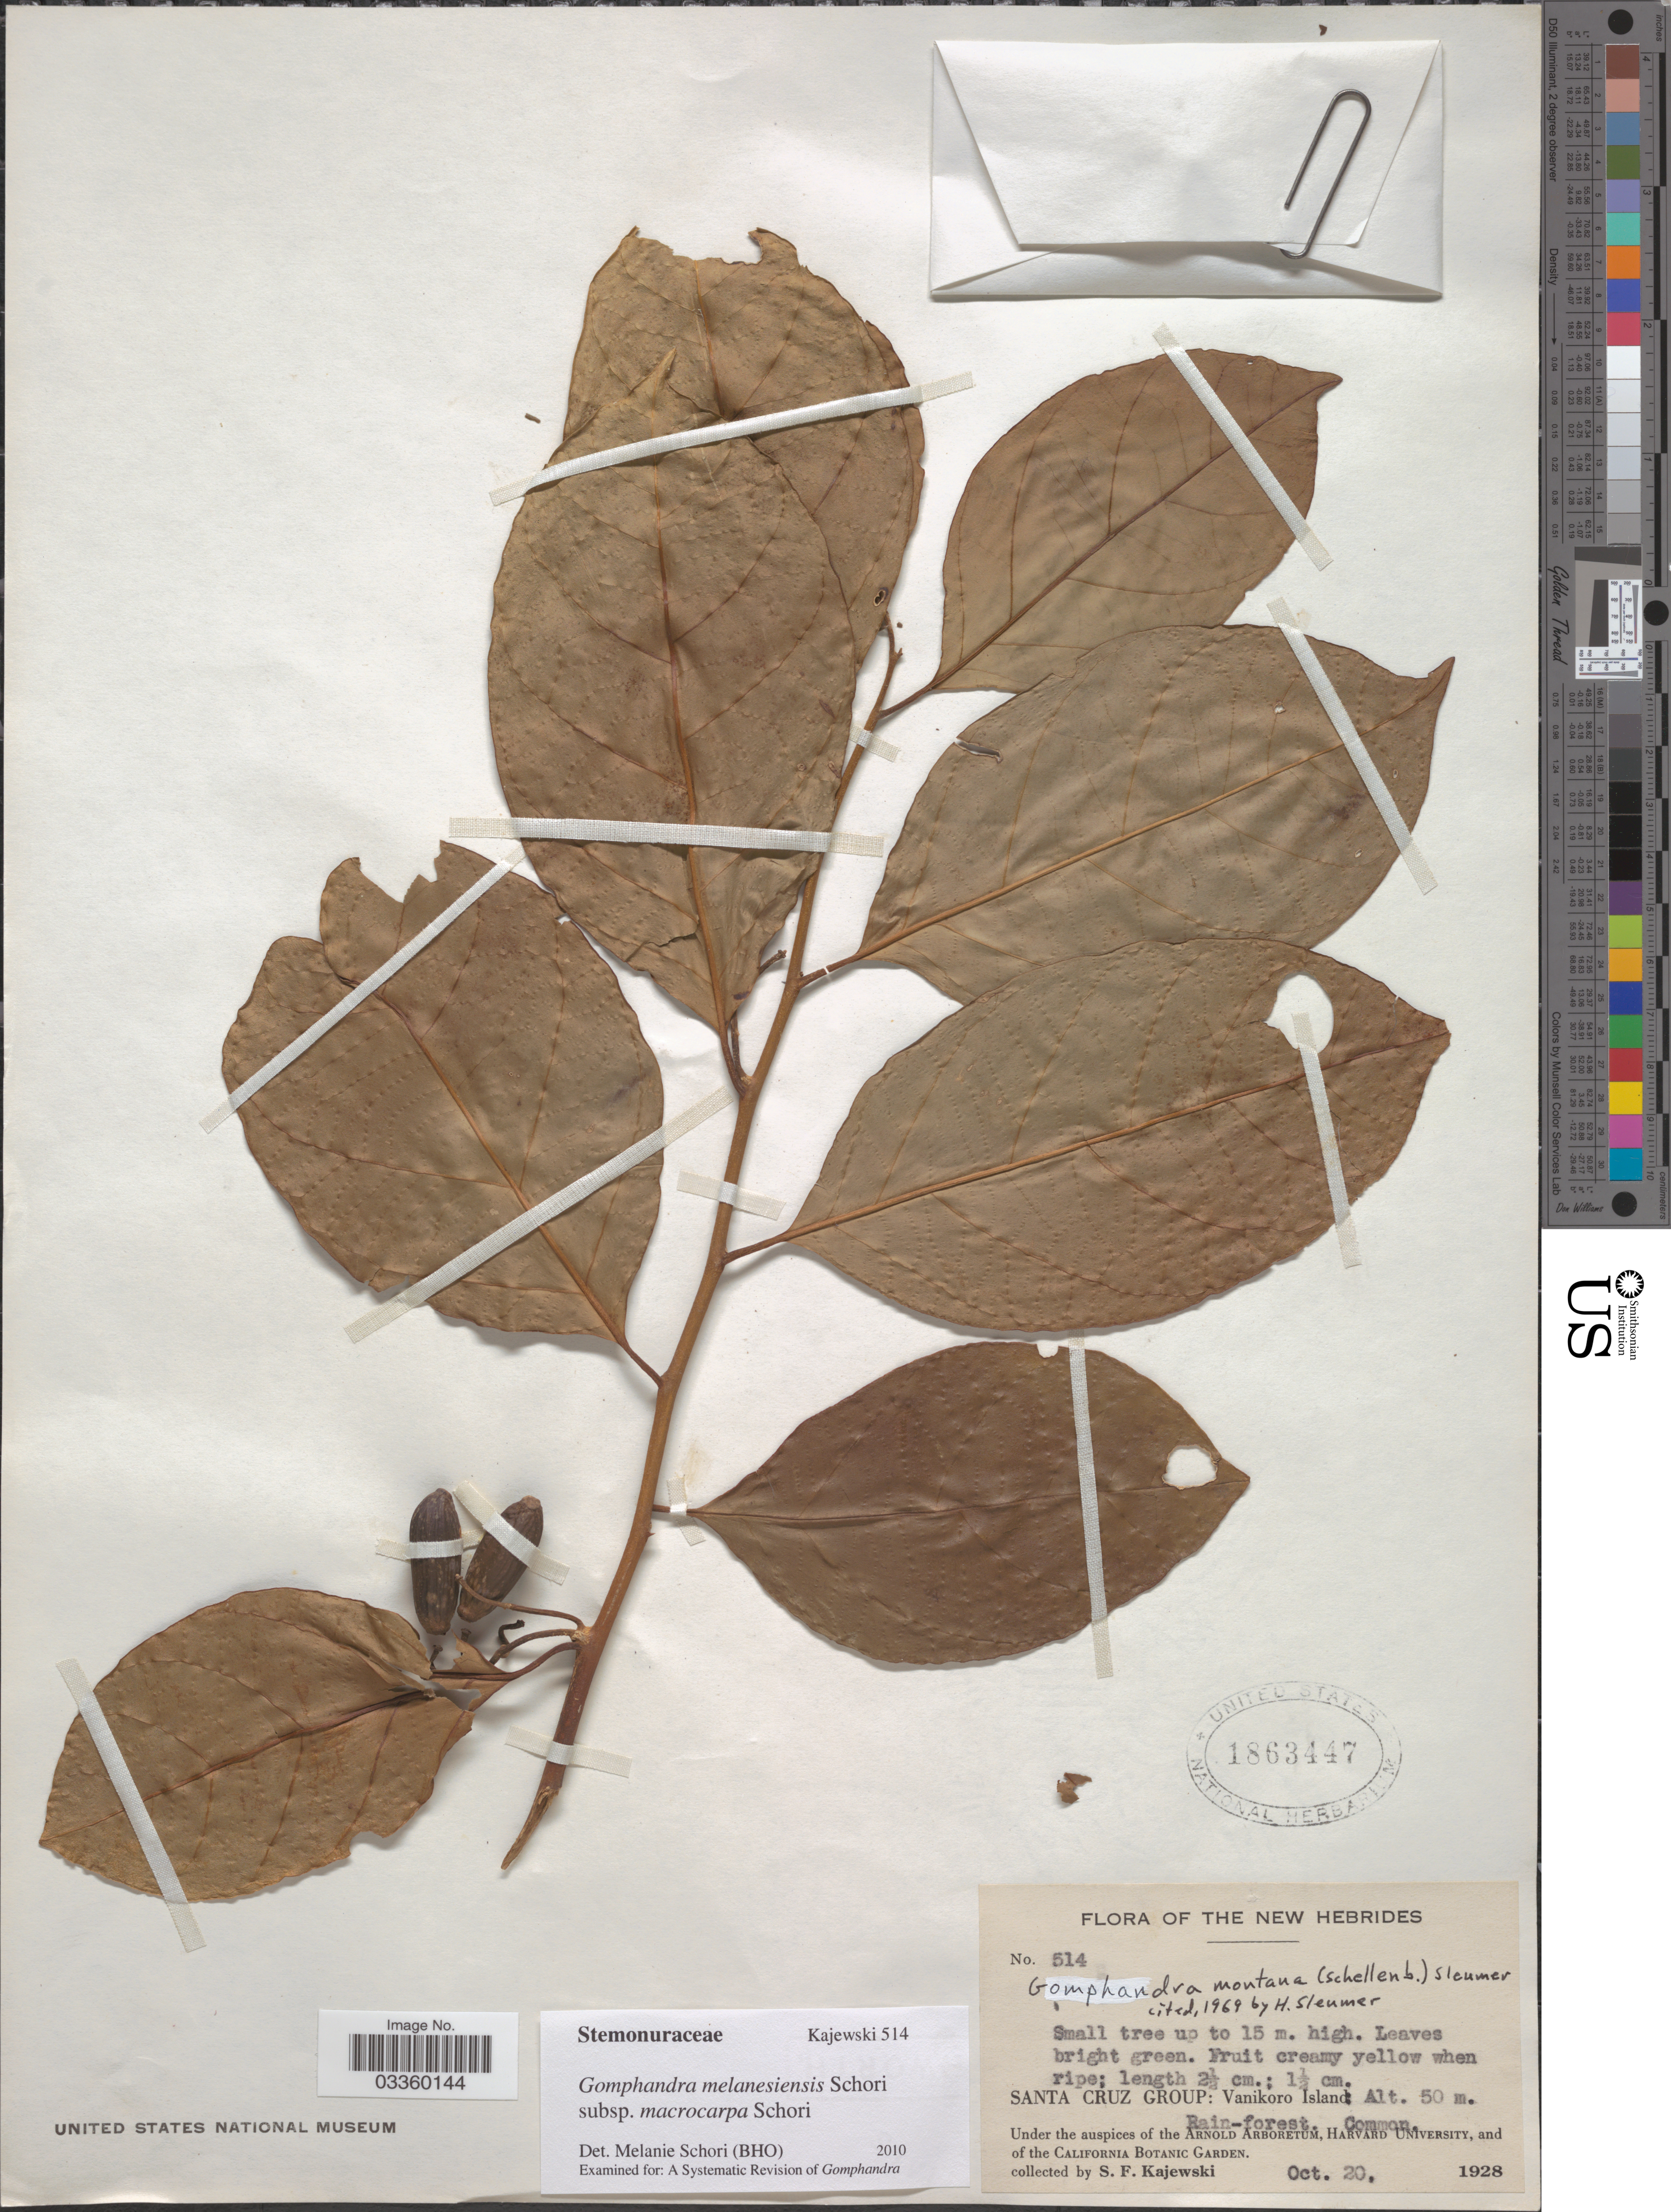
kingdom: Plantae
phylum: Tracheophyta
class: Magnoliopsida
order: Cardiopteridales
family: Stemonuraceae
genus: Gomphandra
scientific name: Gomphandra melanesiensis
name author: Schori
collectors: S. Kajewski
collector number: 514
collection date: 1928-10-20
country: Solomon Islands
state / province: Santa Cruz Is.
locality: The New Hebrides. Santa Cruz Group: Vanikoro Island.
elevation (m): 50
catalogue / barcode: US 1863447